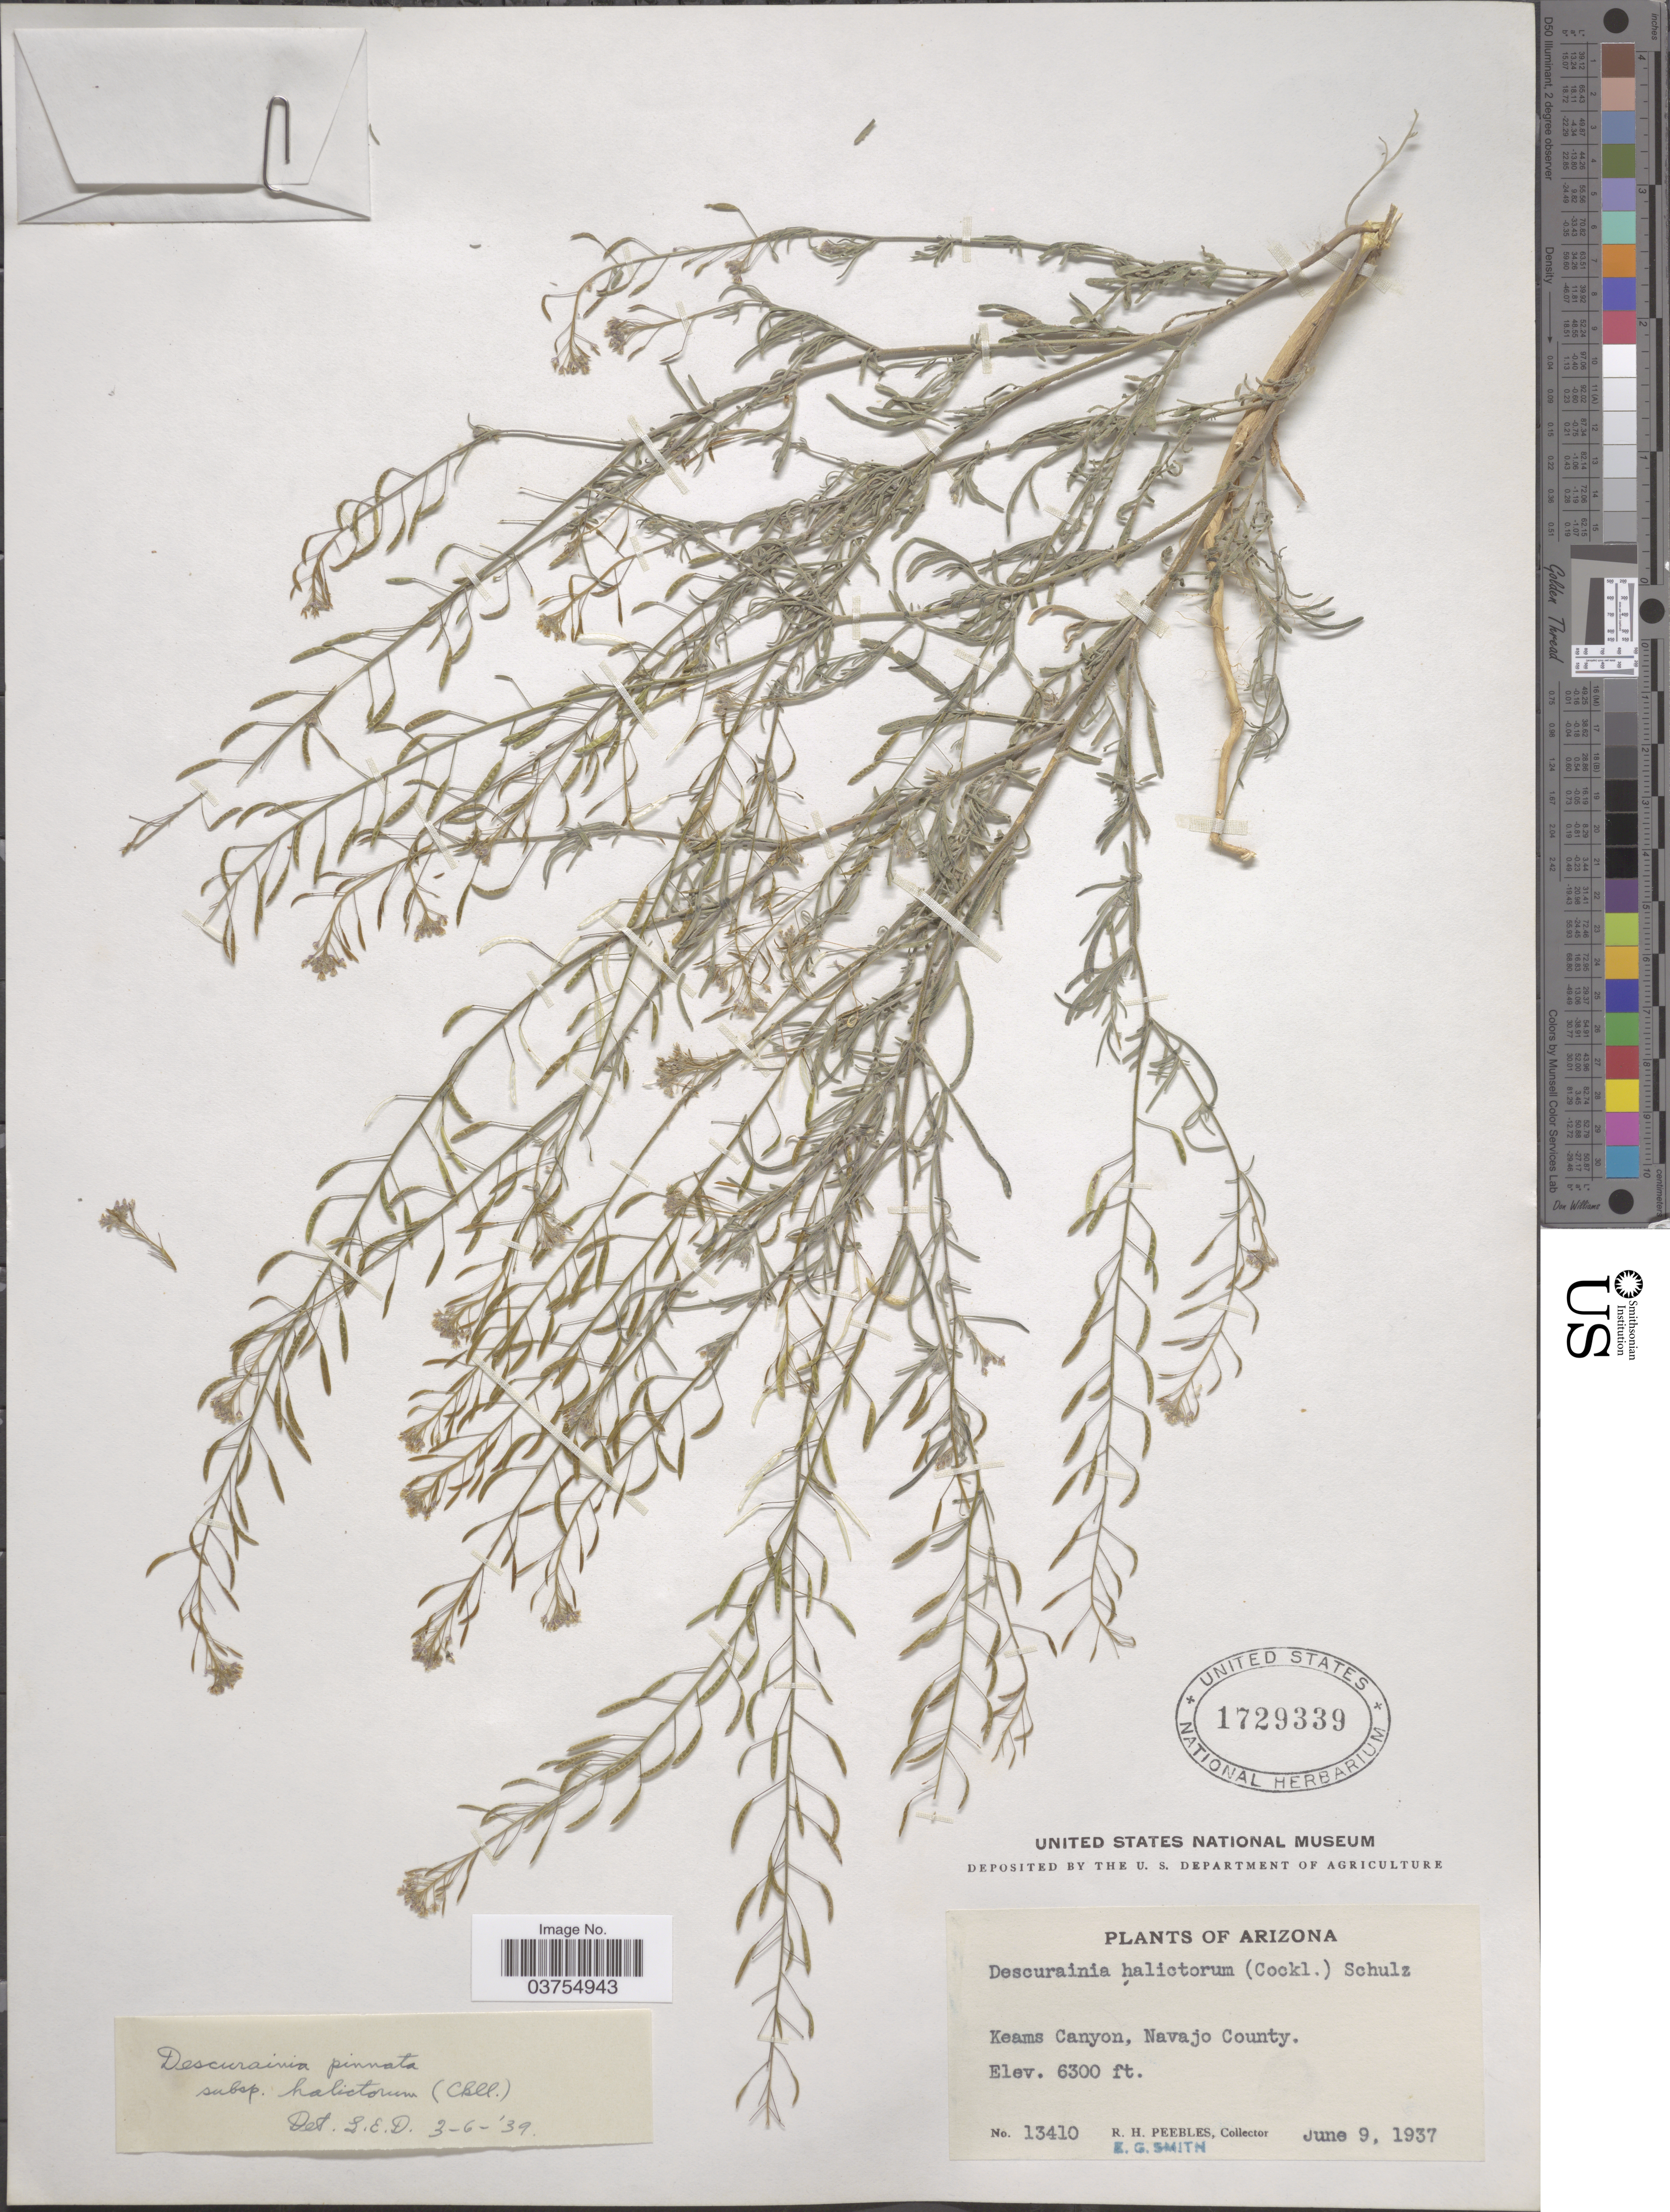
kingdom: Plantae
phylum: Tracheophyta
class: Magnoliopsida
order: Brassicales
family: Brassicaceae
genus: Descurainia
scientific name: Descurainia pinnata subsp. halictorum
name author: (Cockerell) Detling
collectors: R. H. Peebles & E. G. Smith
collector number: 13410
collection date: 1937-06-09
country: United States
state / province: Arizona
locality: Keams Canyon, Navajo County.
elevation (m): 1920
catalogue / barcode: US 1729339